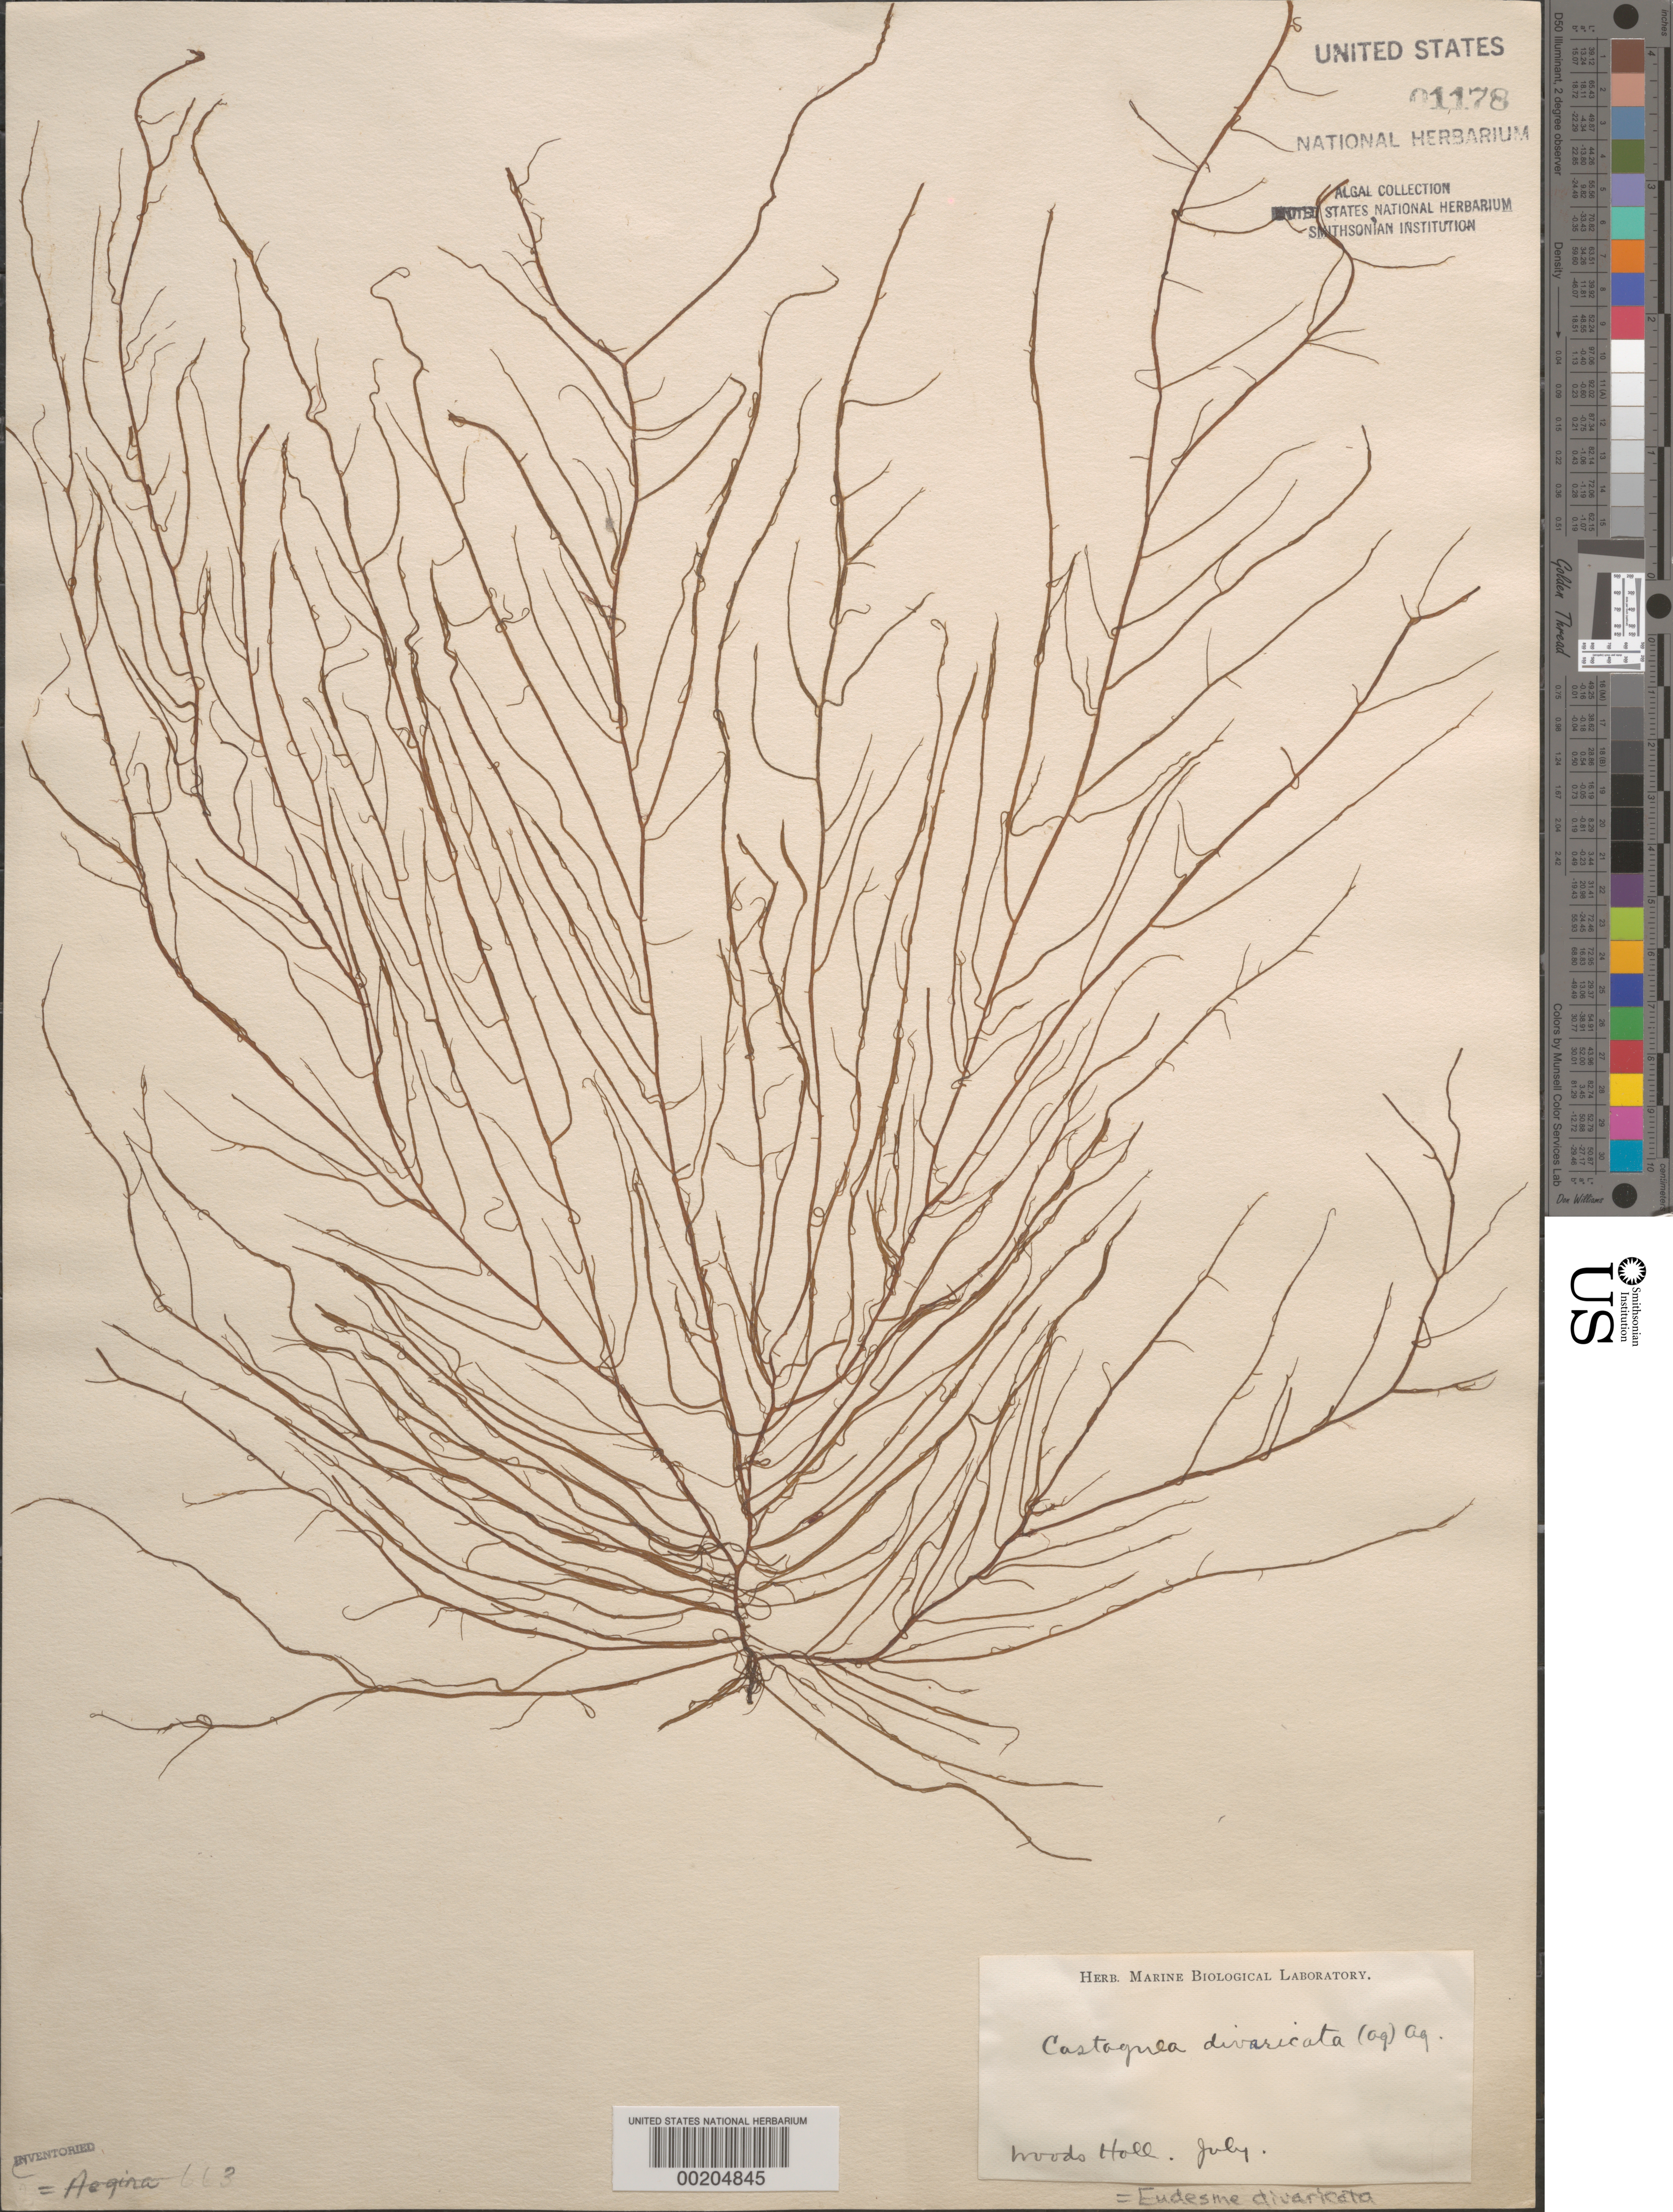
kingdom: Chromista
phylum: Ochrophyta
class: Phaeophyceae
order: Ectocarpales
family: Chordariaceae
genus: Eudesme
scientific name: Eudesme divaricata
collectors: Marine Biological Lab (Herb.)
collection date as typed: Jul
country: United States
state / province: Massachusetts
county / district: Barnstable County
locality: Woods Hole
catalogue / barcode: US 1178